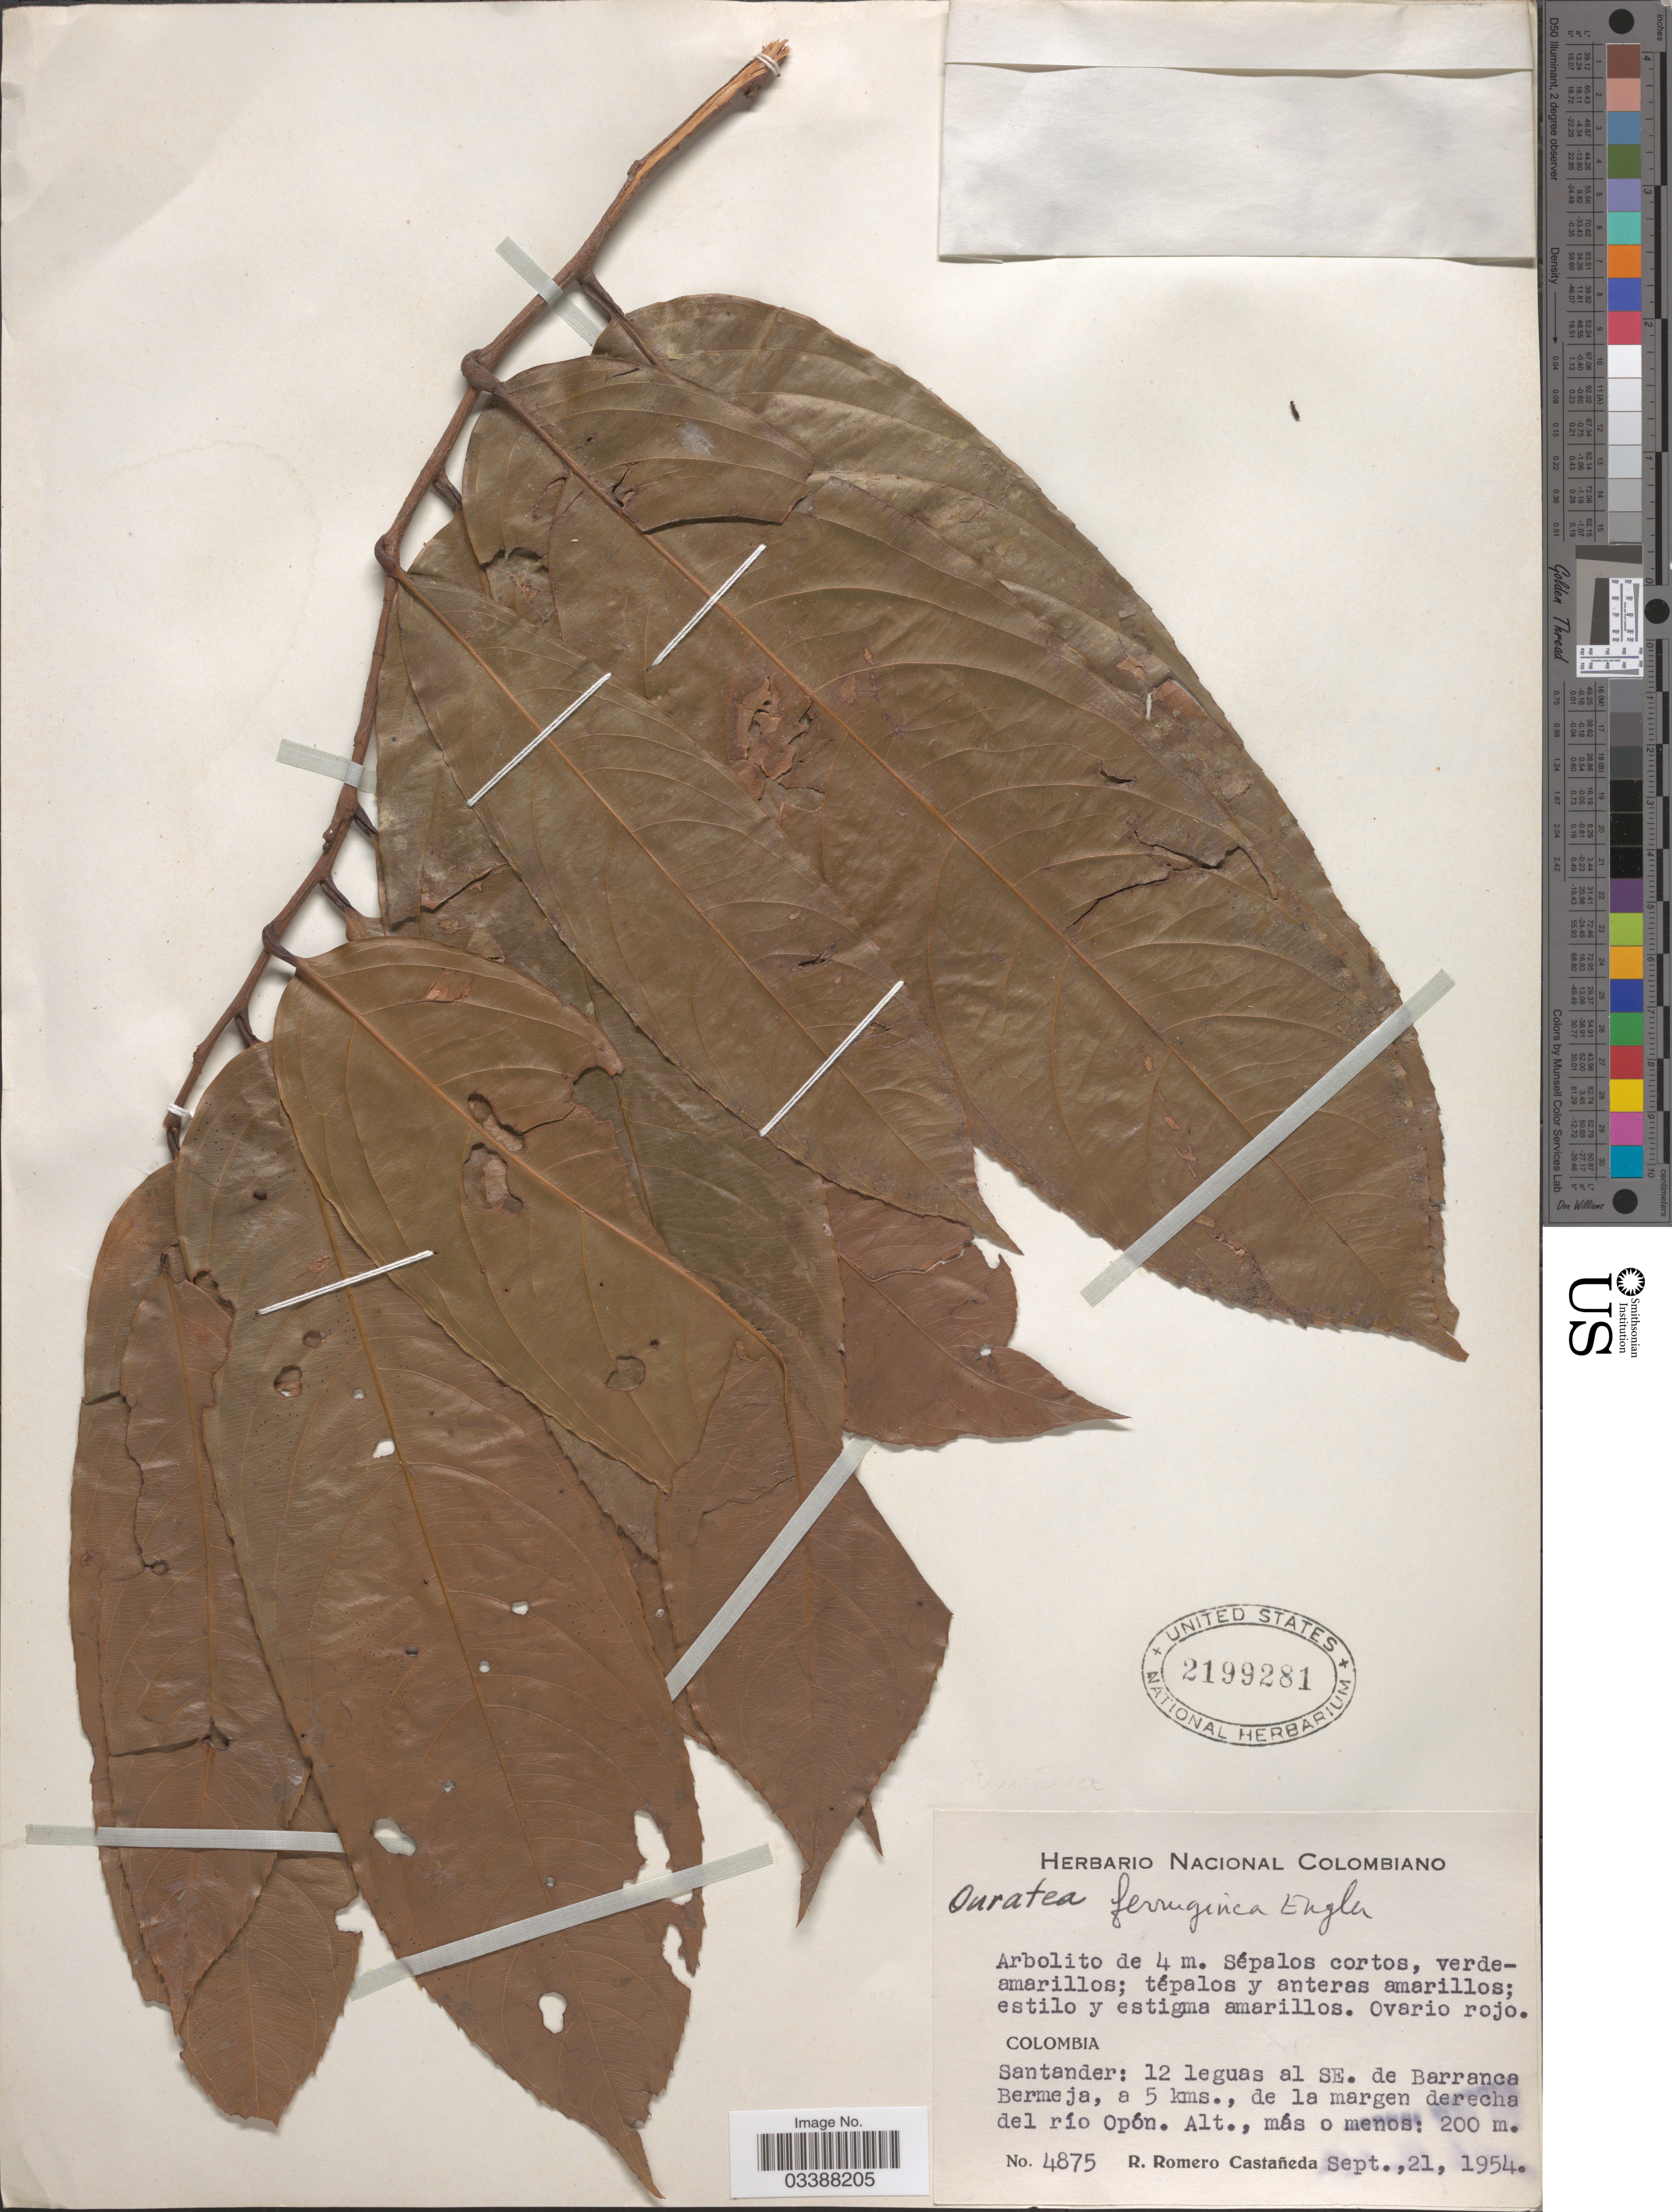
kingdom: Plantae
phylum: Tracheophyta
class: Magnoliopsida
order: Malpighiales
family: Ochnaceae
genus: Ouratea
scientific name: Ouratea ferruginea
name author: Engl.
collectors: R. Romero Castañeda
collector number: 4875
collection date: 1954-09-21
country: Colombia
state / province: Santander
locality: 12 leguas al SE. de Barranca Bermeja, a 5 kms., de la margen derecha del río Opón.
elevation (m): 200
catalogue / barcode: US 2199281